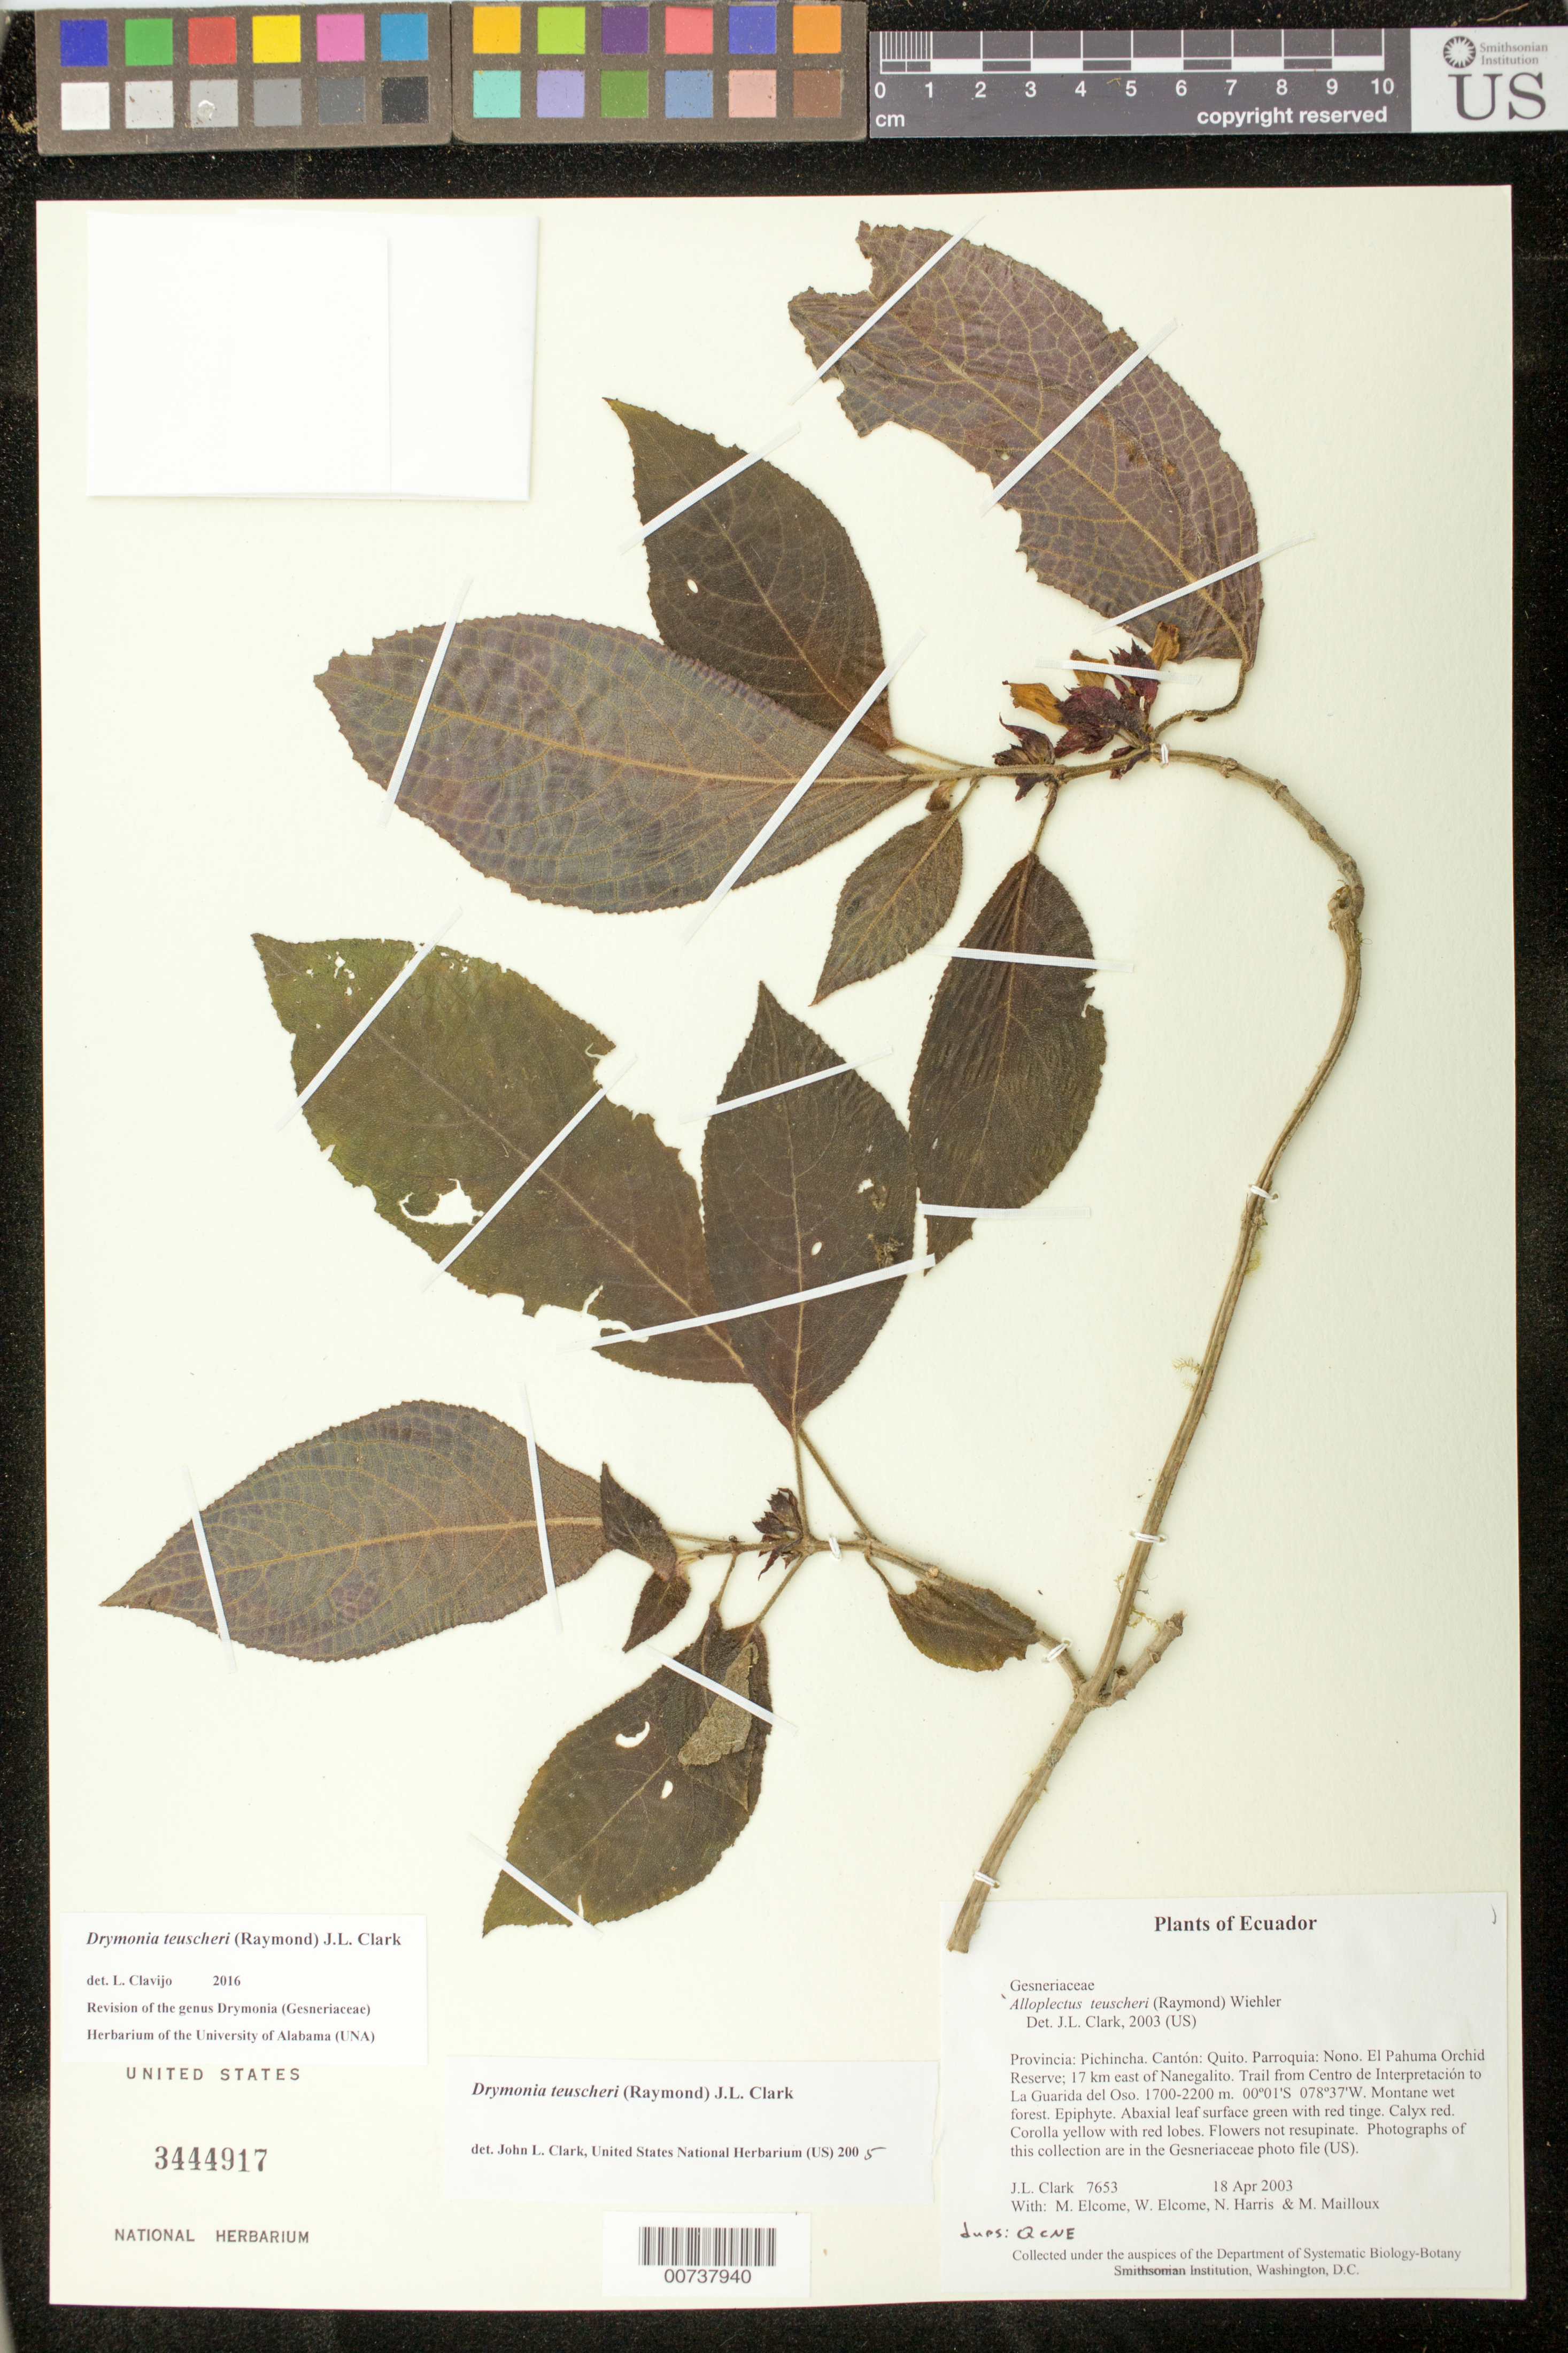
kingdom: Plantae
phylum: Tracheophyta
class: Magnoliopsida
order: Lamiales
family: Gesneriaceae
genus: Drymonia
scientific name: Drymonia teuscheri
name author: (Raymond) J.L. Clark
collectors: J. L. Clark, M. Elcome, W. Elcome, N. Harris & M. Mailloux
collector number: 7653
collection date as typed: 18 Apr 2003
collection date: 2003-04-18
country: Ecuador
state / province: Pichincha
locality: Quito. Parroquia: Nono. El Pahuma Orchid Reserve; 17 km east of Nanegalito. Trail from Centro de Interpretación to La Guarida del Oso.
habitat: Montane wet forest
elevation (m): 1700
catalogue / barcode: US 3444917